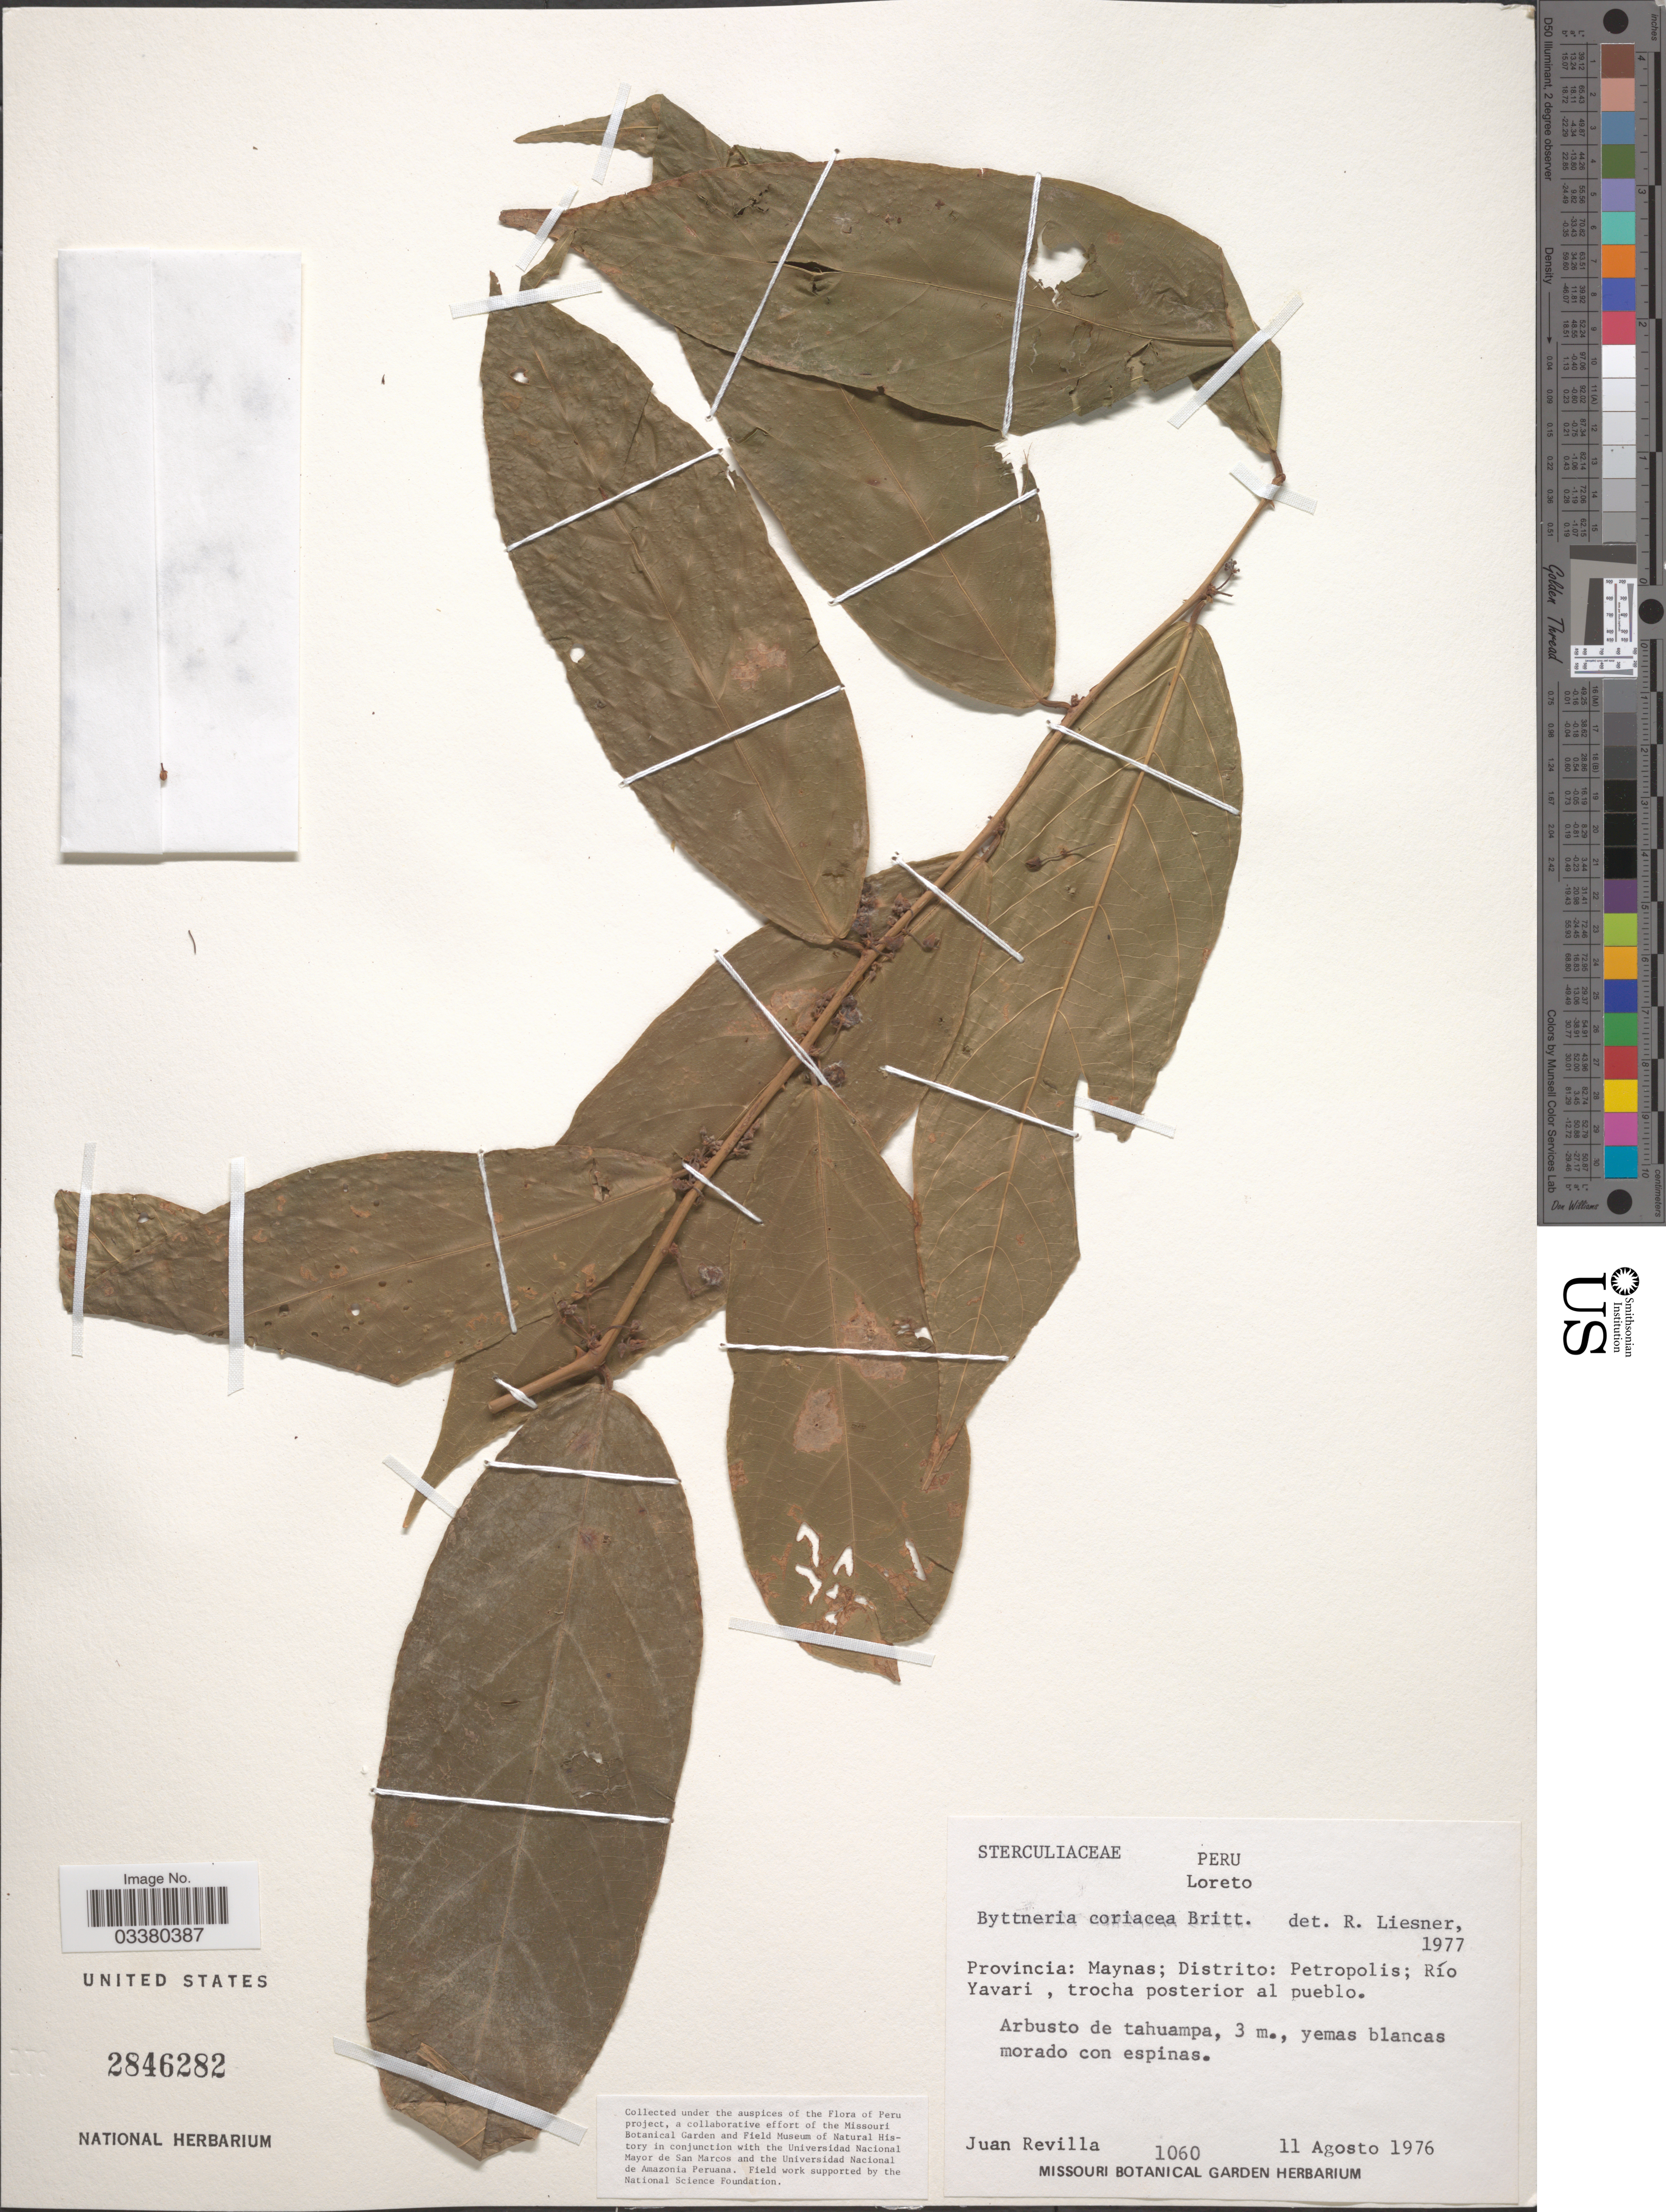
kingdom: Plantae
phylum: Tracheophyta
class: Magnoliopsida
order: Malvales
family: Malvaceae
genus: Byttneria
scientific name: Byttneria coriacea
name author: Britton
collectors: J. Revilla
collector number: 1060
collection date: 1976-08-11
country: Peru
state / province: Loreto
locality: Provincia: Maynas; Distrito: Petropolis; Río Yavari, trocha posterior al pueblo.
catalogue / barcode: US 2846282